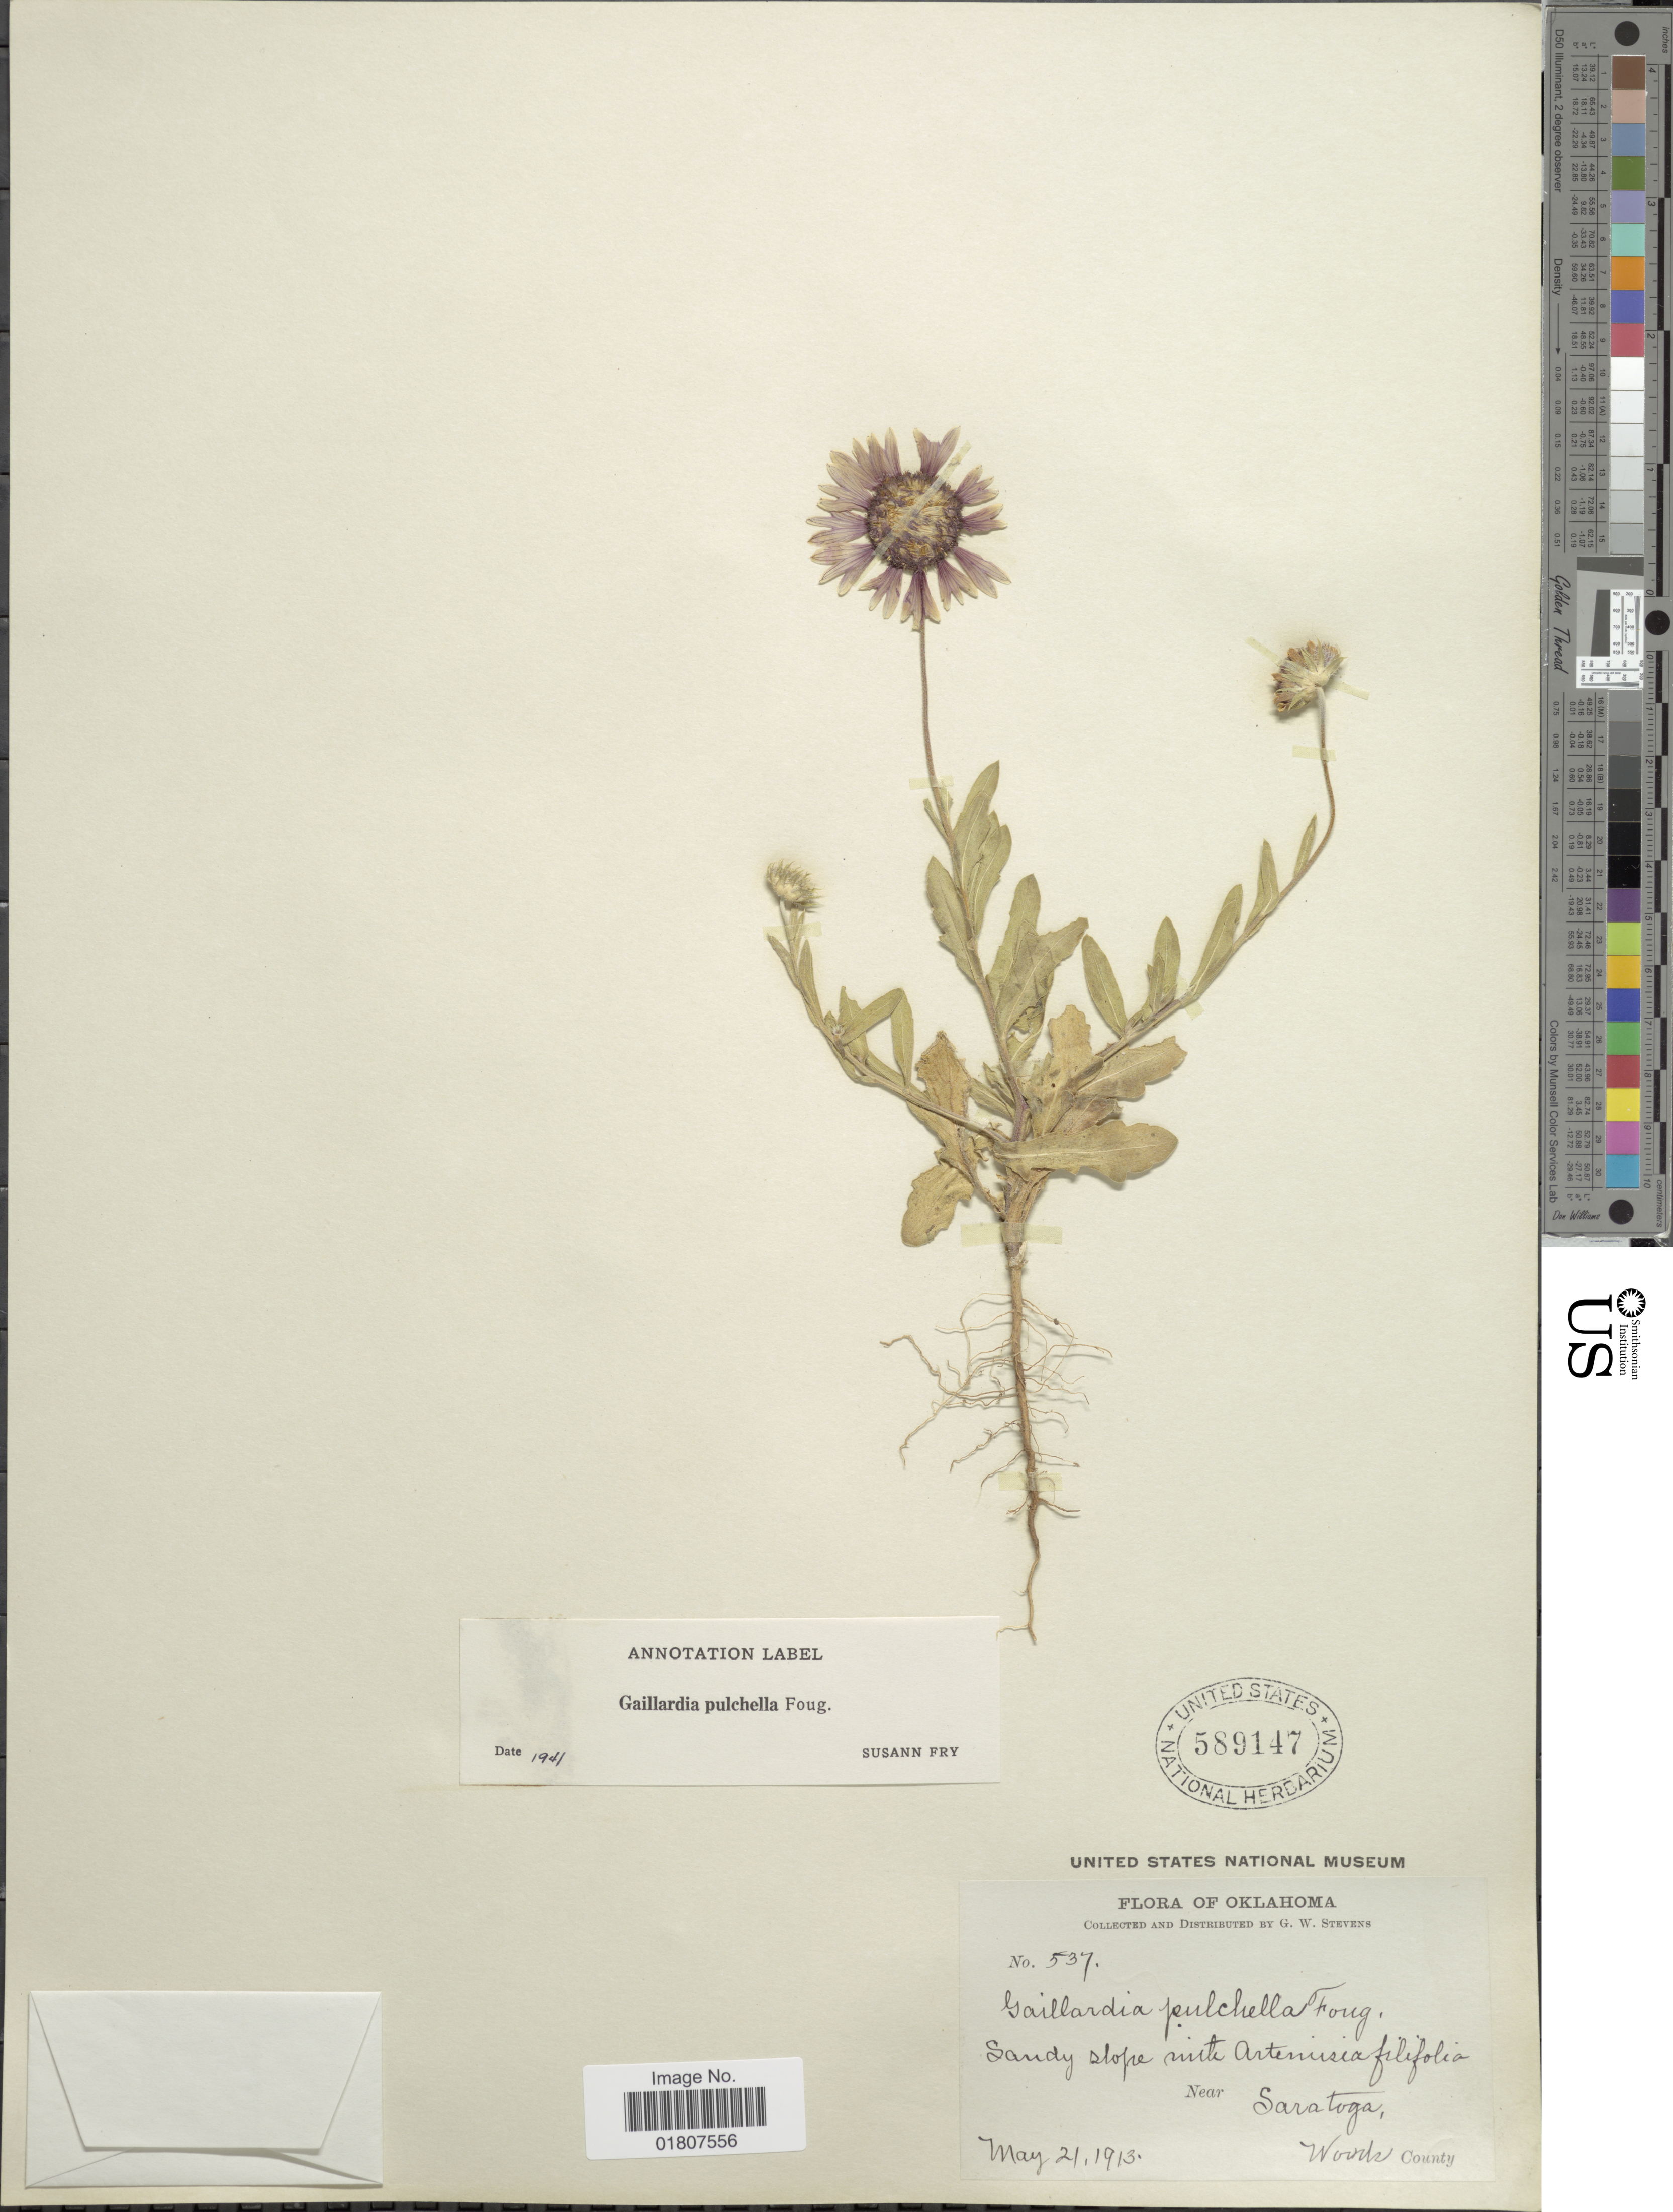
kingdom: Plantae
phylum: Tracheophyta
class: Magnoliopsida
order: Asterales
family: Asteraceae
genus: Gaillardia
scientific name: Gaillardia pulchella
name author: Foug.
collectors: G. W. Stevens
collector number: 537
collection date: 1913-05-21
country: United States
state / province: Oklahoma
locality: Sandy slope with Artemisia filifolia. Near Saratoga, Woods County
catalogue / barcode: US 589147